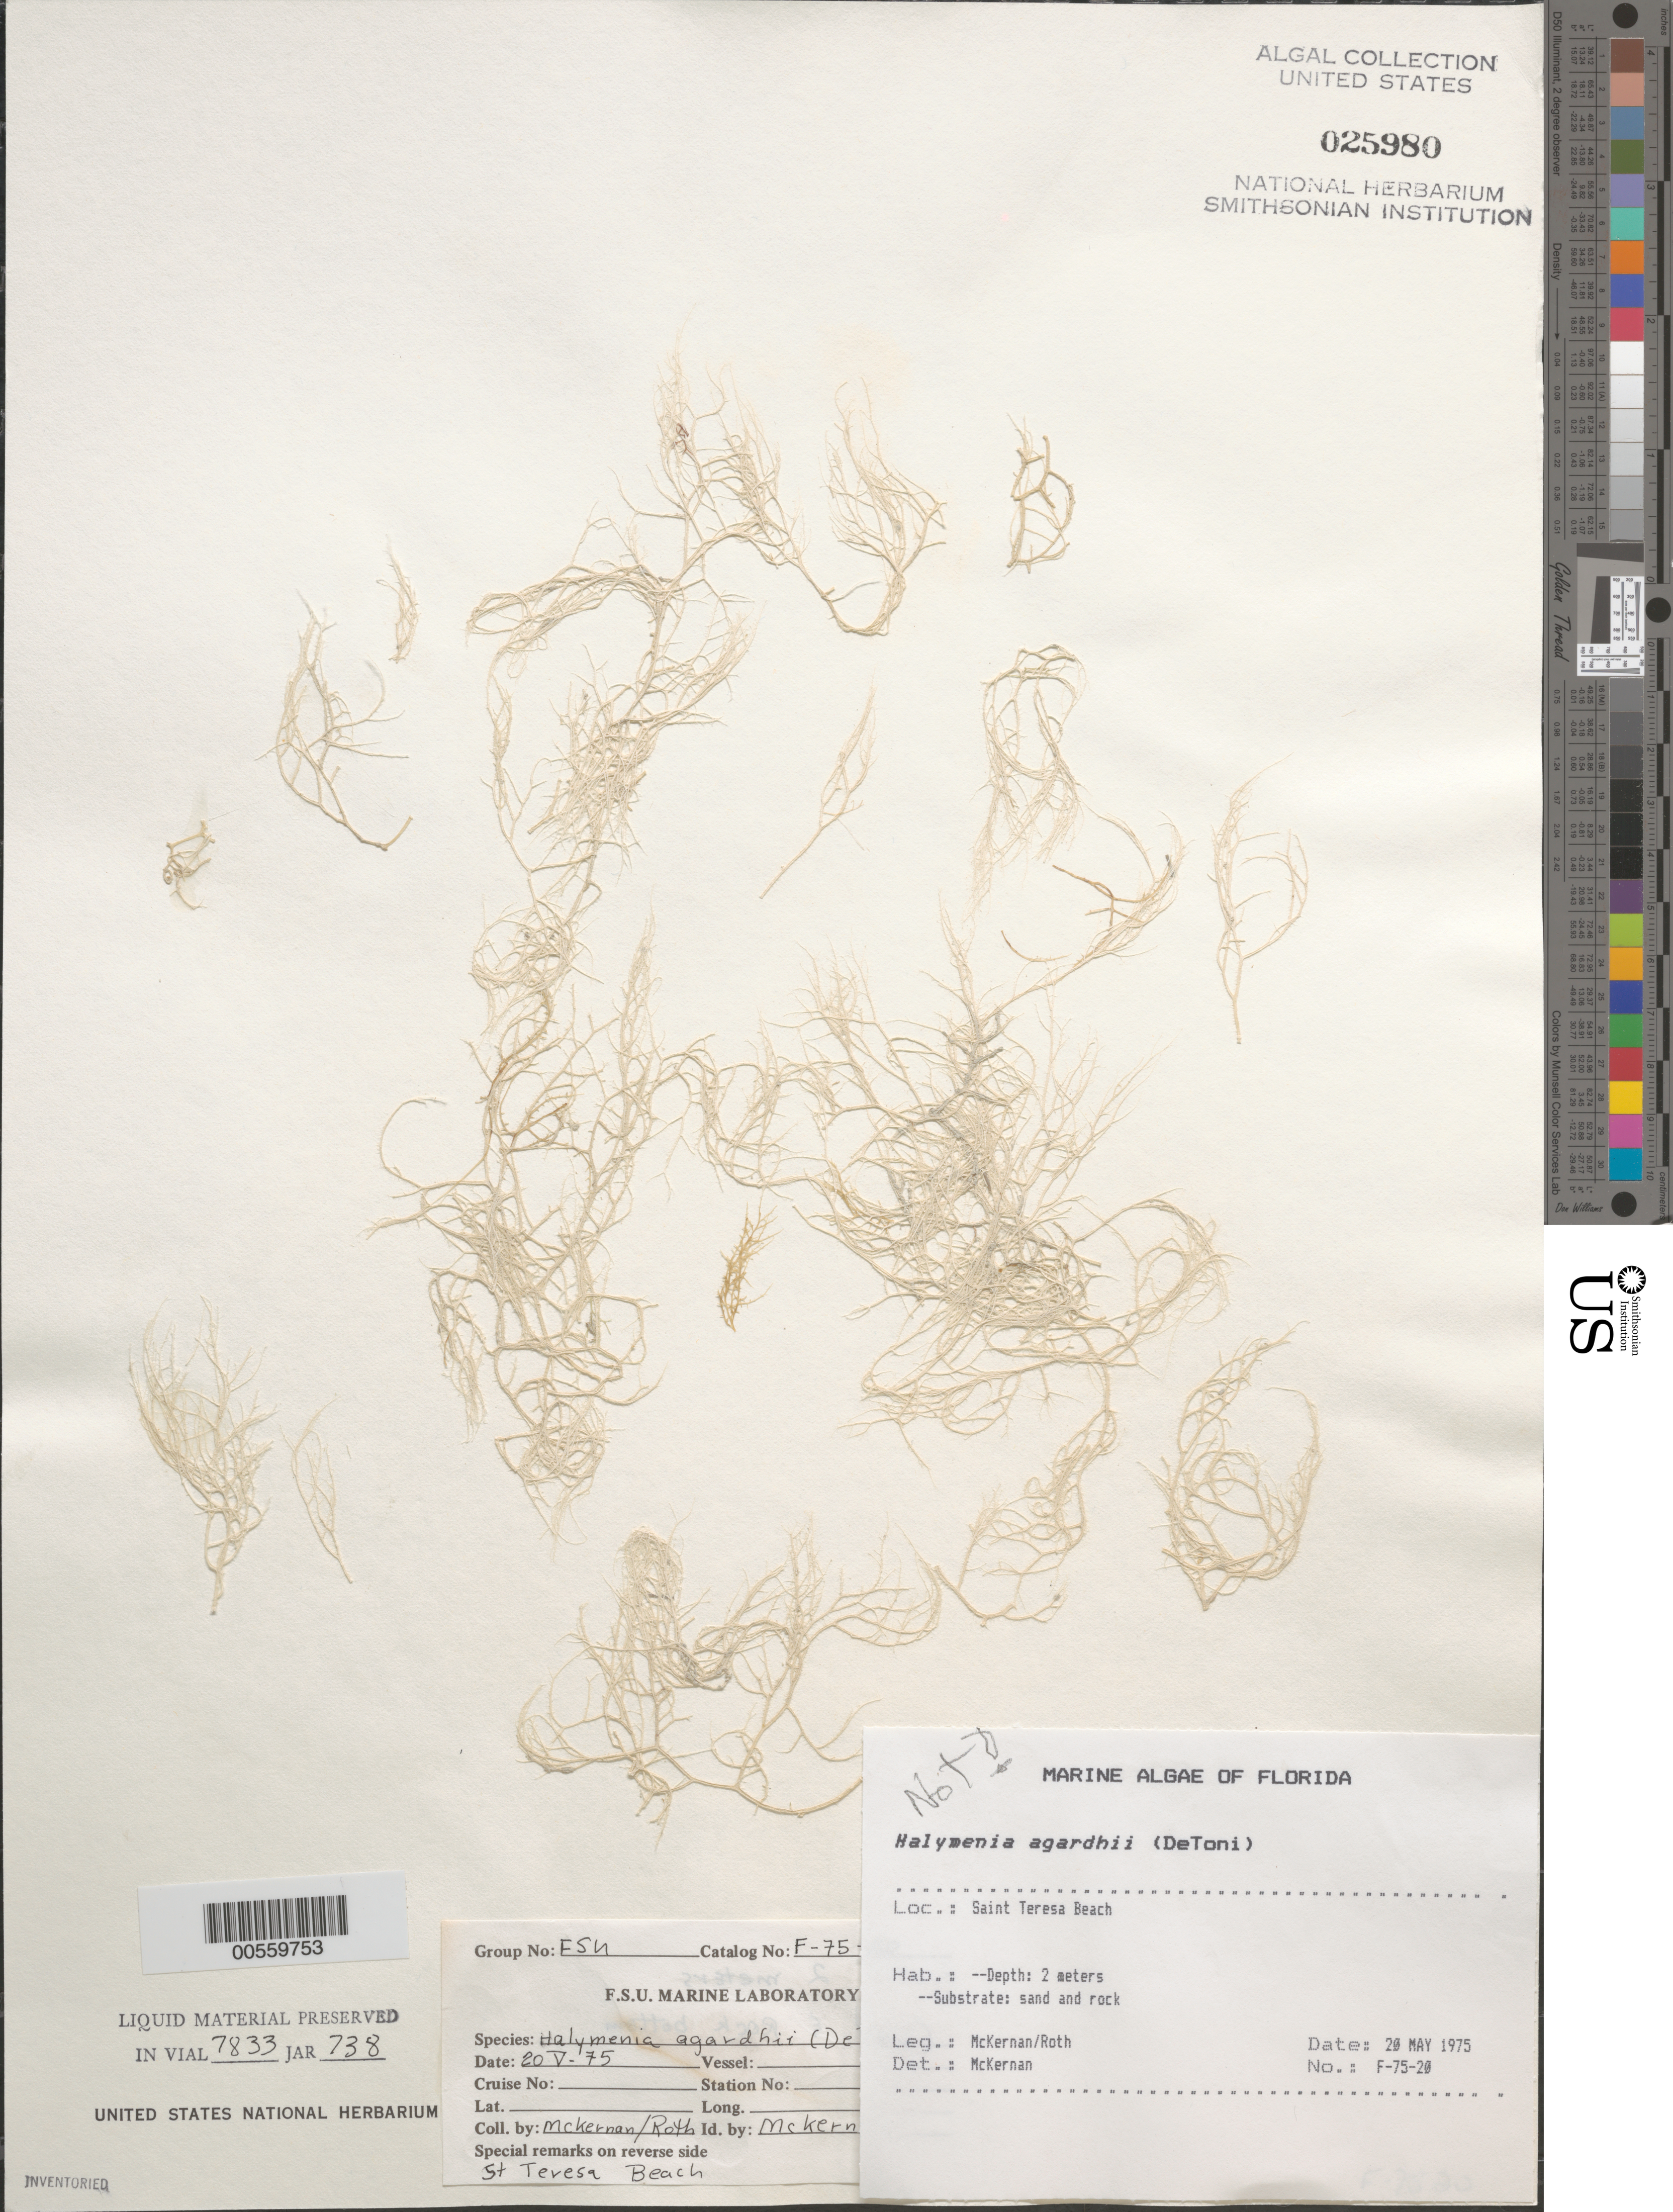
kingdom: Plantae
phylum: Rhodophyta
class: Florideophyceae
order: Sebdeniales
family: Sebdeniaceae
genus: Sebdenia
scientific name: Sebdenia flabellata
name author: (J. Agardh) P.G. Parkinson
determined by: Algae name updating Project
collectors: -. McKernan & W. C. Roth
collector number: F-75-20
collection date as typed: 20 May 1975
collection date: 1975-05-20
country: United States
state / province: Florida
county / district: Franklin County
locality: Saint Teresa Beach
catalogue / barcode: US 25980